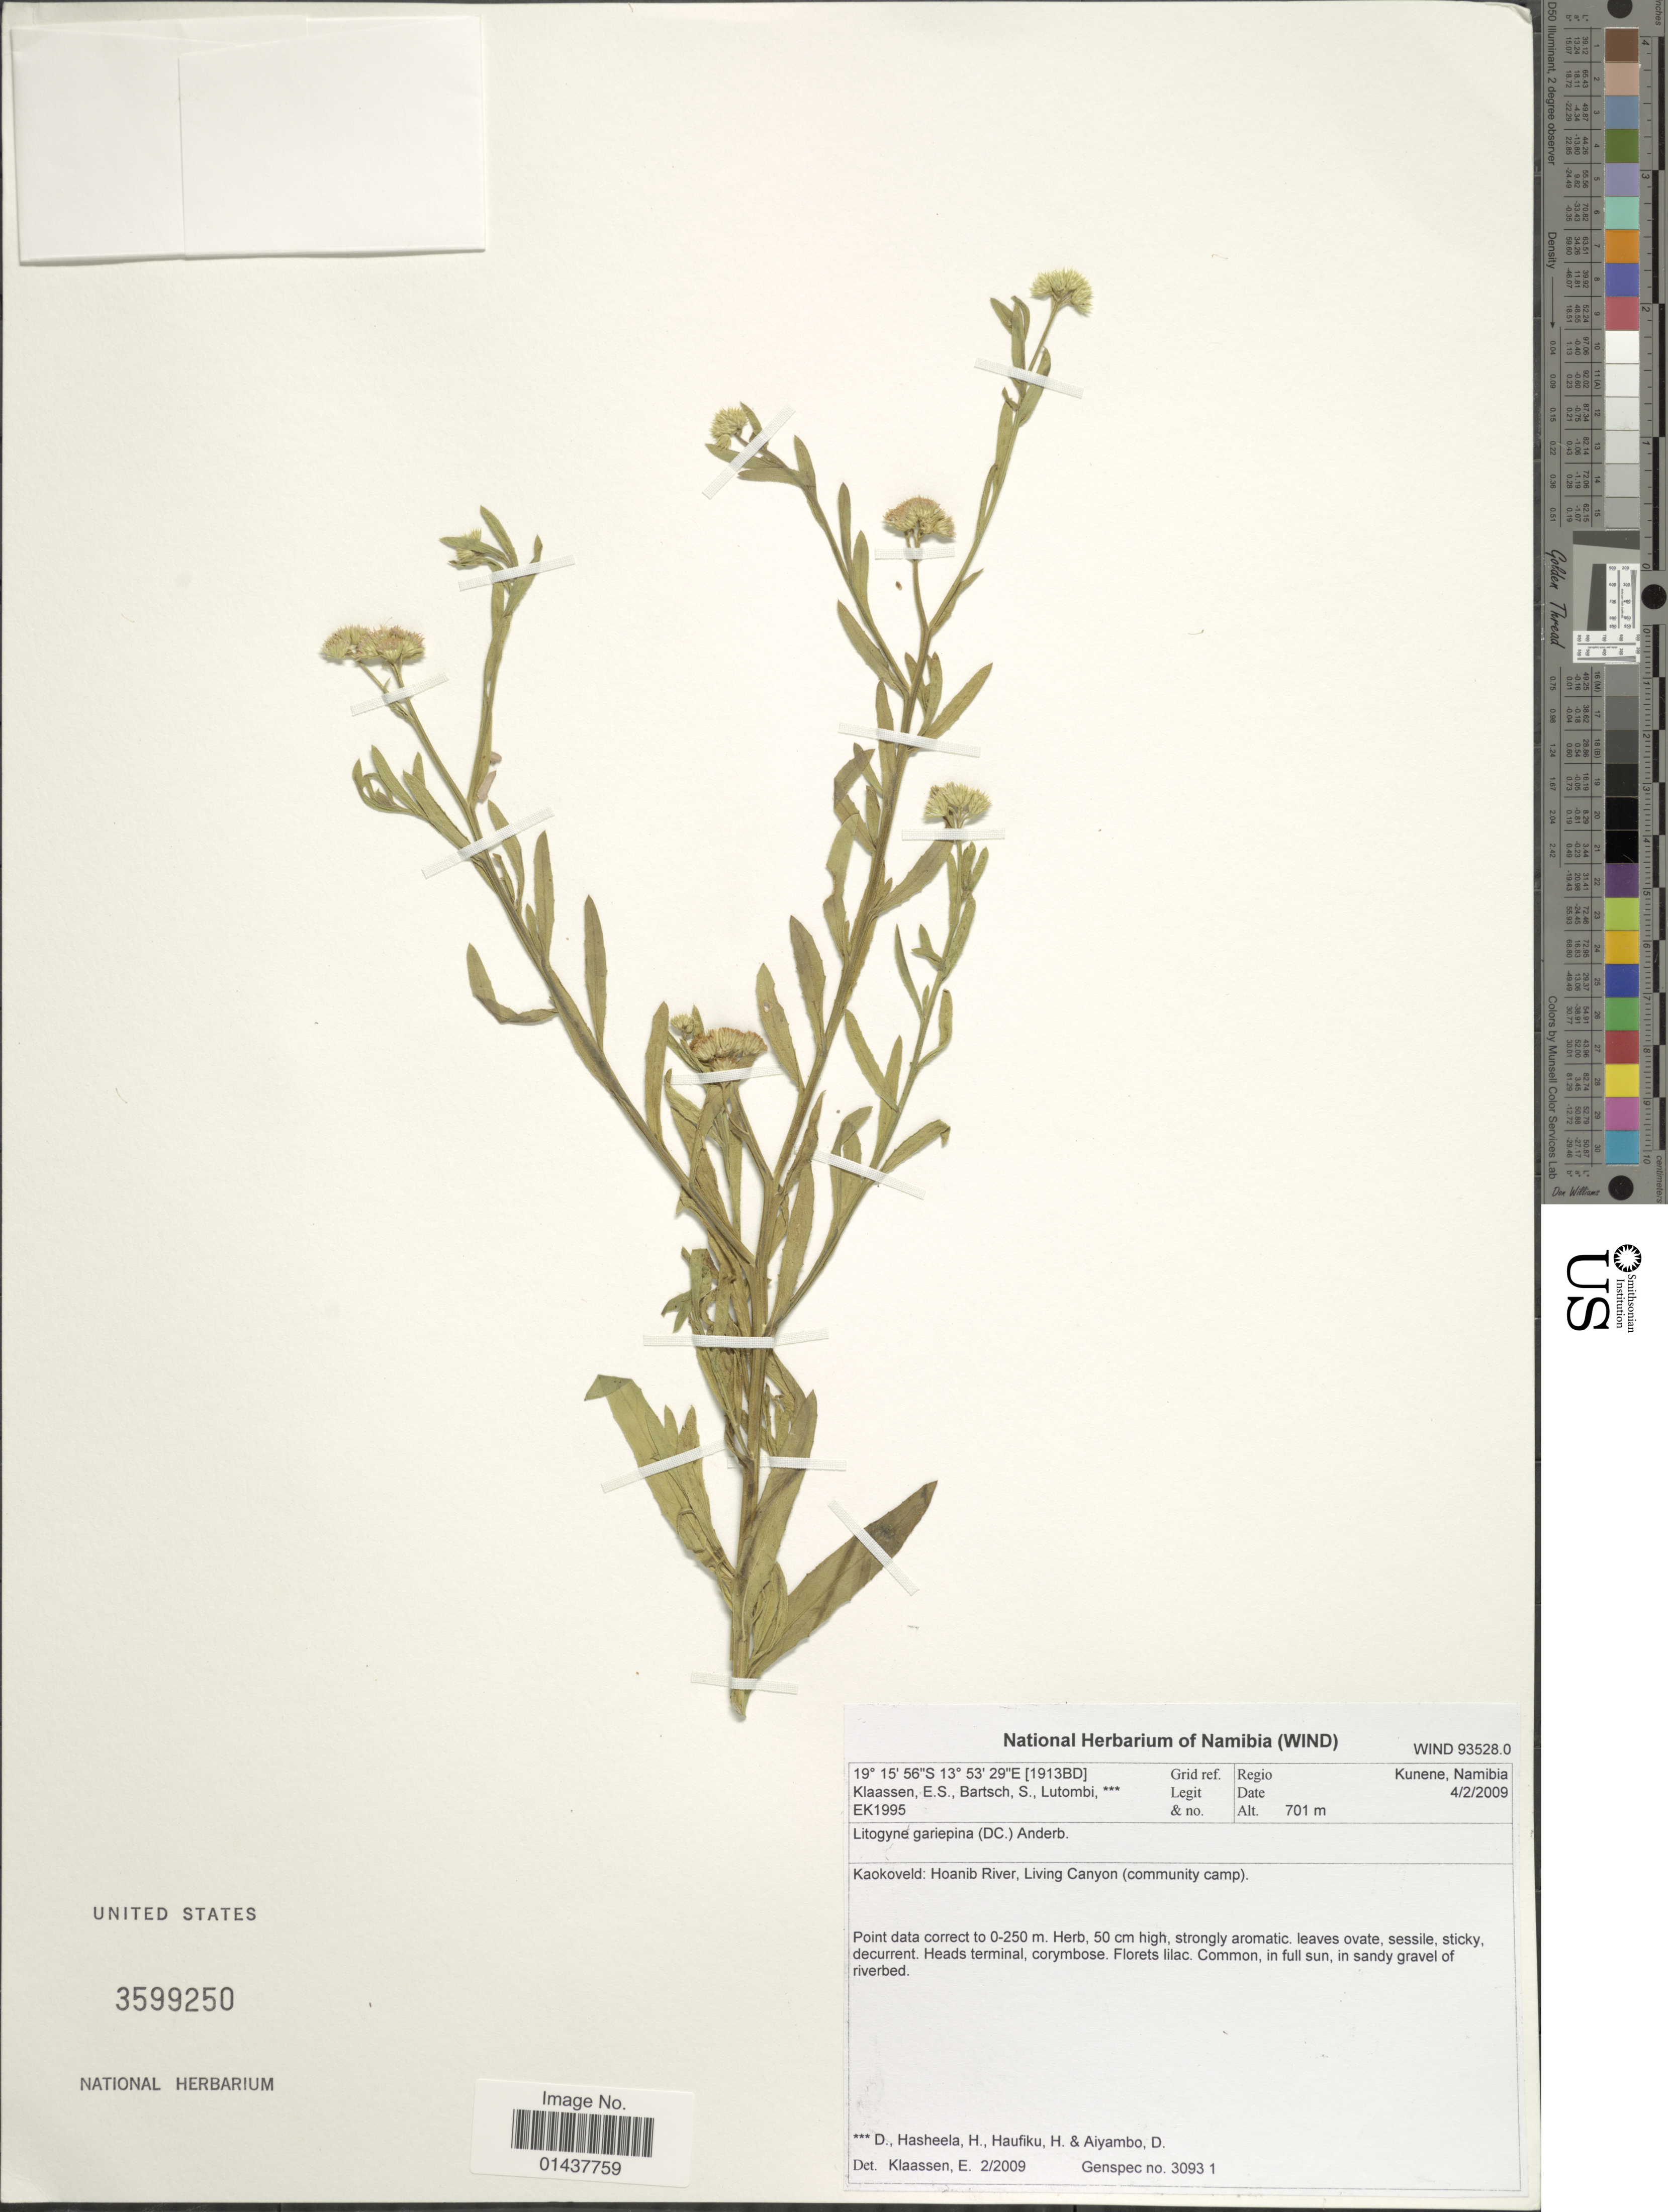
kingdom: Plantae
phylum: Tracheophyta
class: Magnoliopsida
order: Asterales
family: Asteraceae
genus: Litogyne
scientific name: Litogyne gariepina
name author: (DC.) Anderb.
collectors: E. S. Klaassen, S. Bartsch & Lutombi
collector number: EK1995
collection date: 2009-02-04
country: Namibia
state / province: Kunene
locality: Kaokoveld: Hoanib River, Living Canyon (community camp)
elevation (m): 701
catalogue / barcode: US 3599250